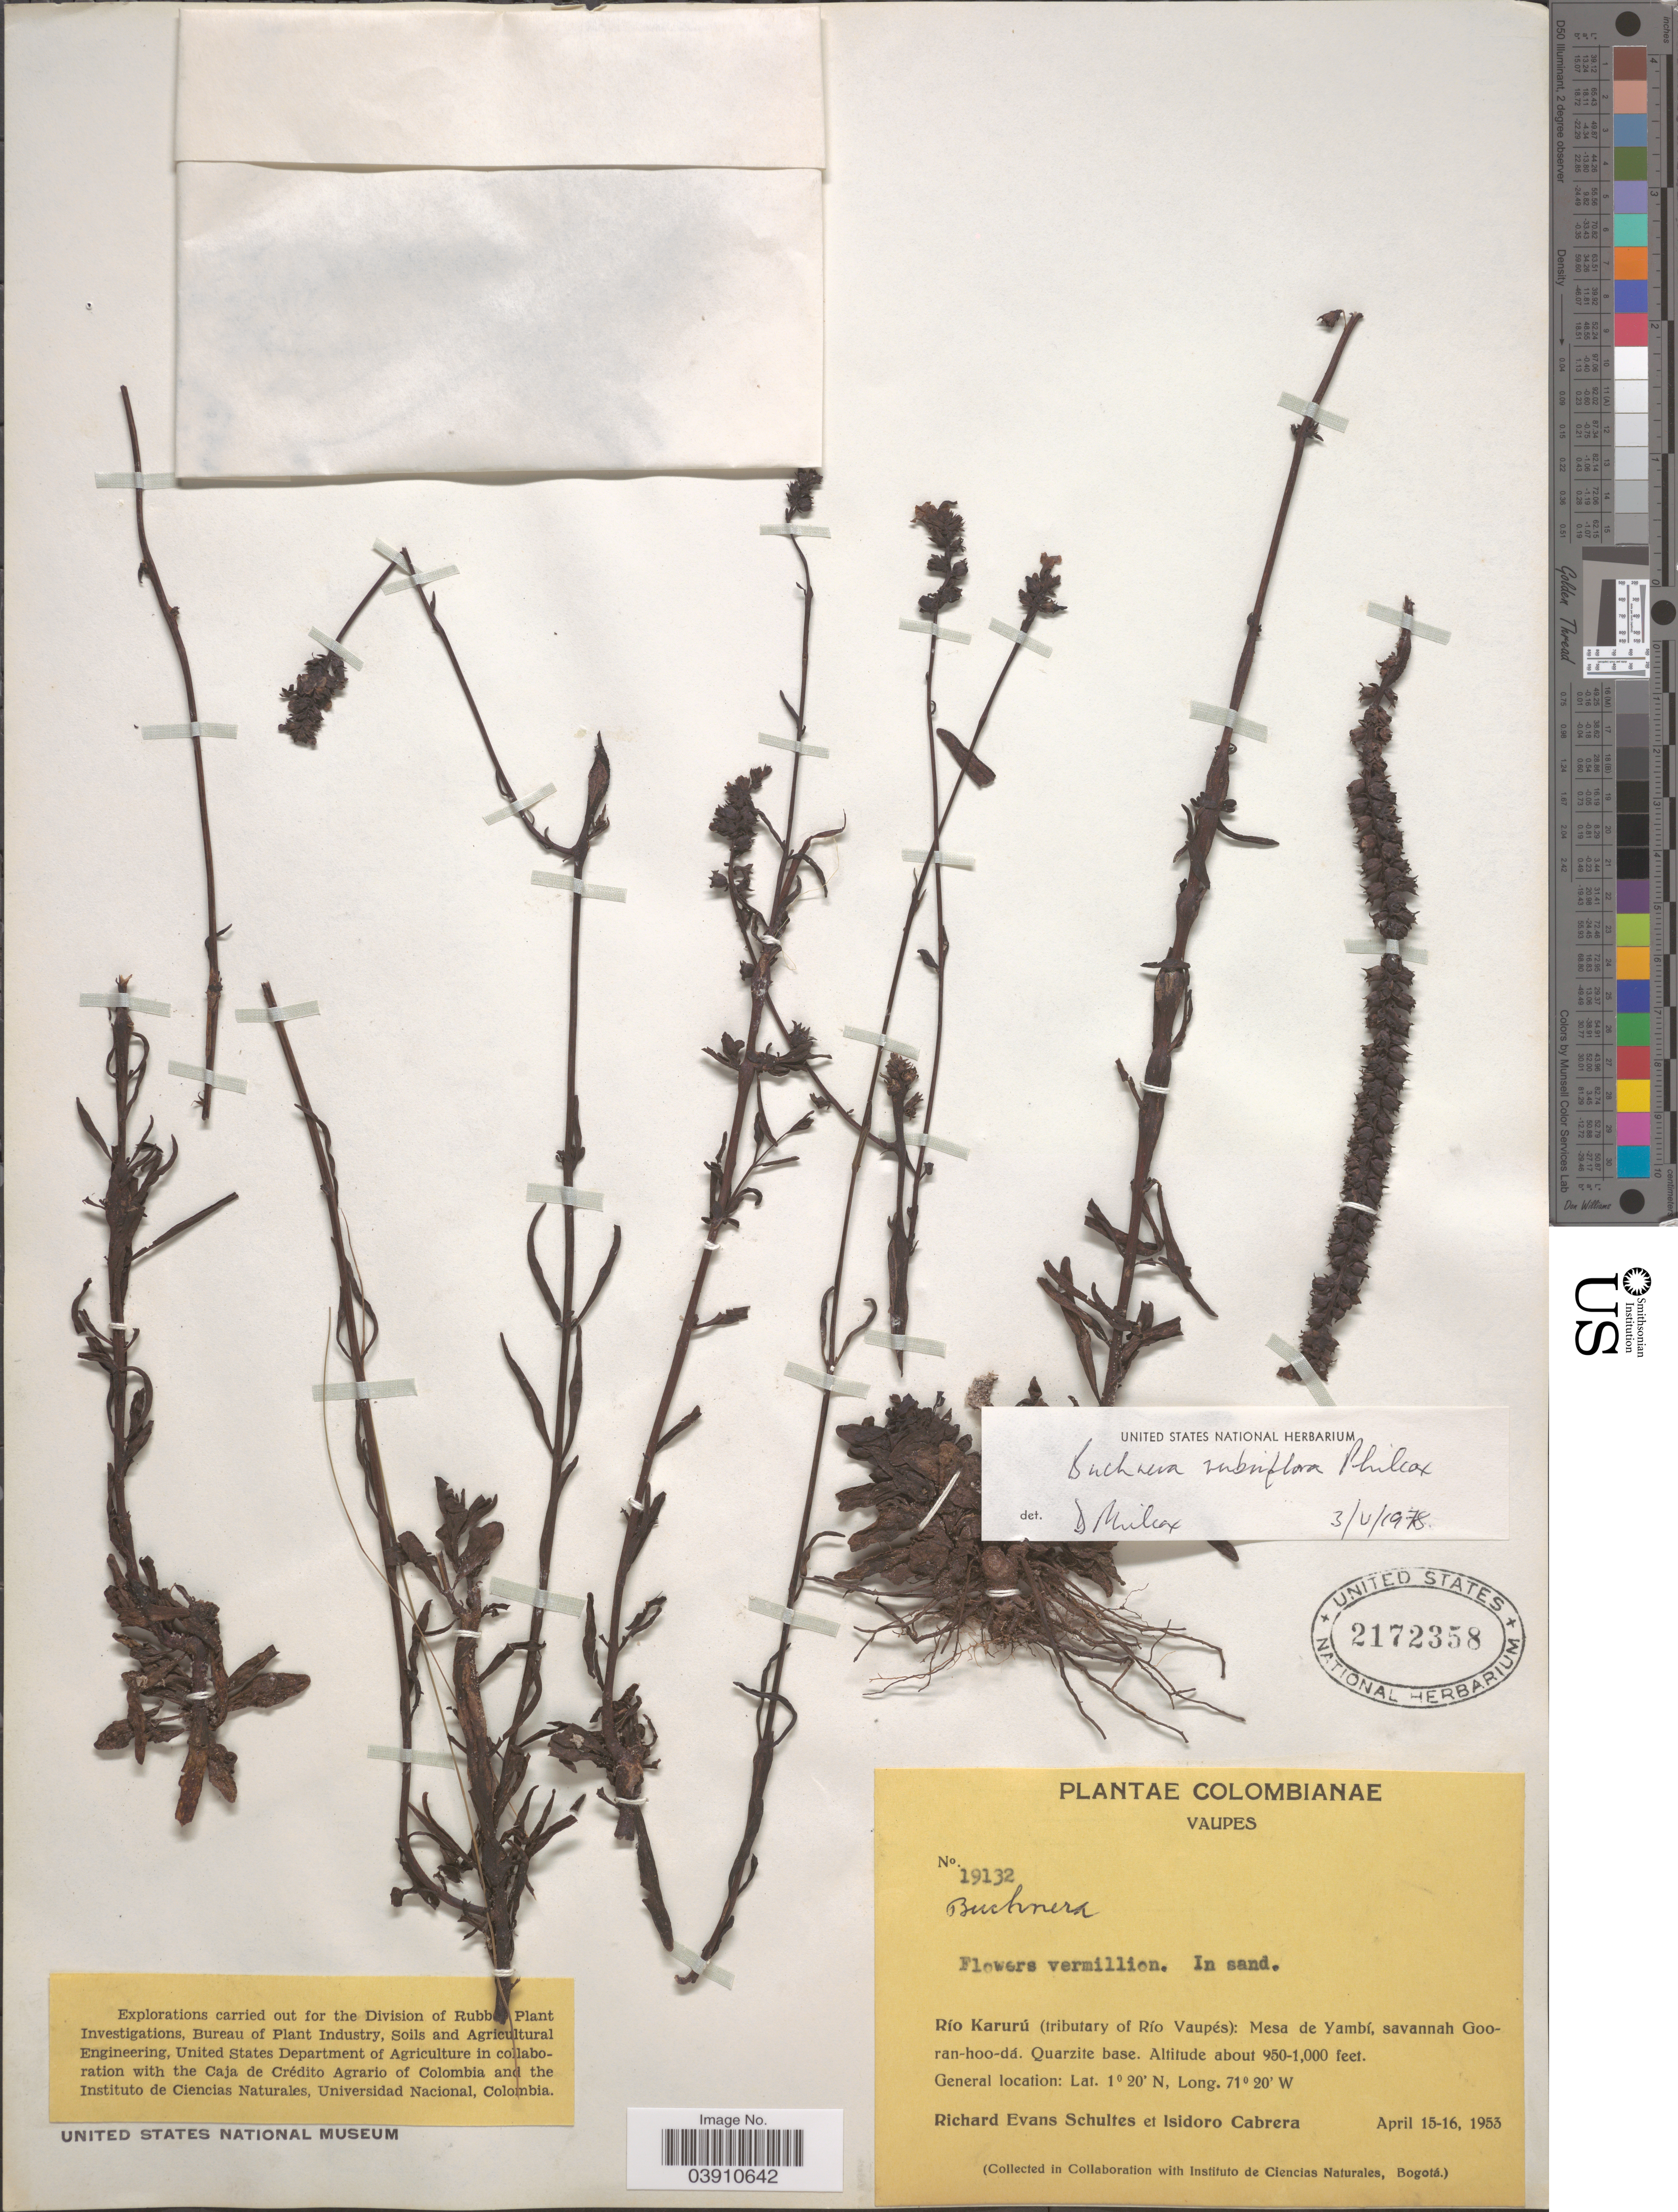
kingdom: Plantae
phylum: Tracheophyta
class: Magnoliopsida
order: Lamiales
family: Orobanchaceae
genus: Buchnera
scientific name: Buchnera rubriflora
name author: Philcox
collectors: R. E. Schultes & I. Cabrera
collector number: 19132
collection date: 1953-04-15/1953-04-16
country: Colombia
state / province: Vaupés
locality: Río Karurú (tributary of Río Vaupés): Mesa de Yambí, savannah Goo-ran-hoo-dá. Quartzite base.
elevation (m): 290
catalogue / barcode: US 2172358